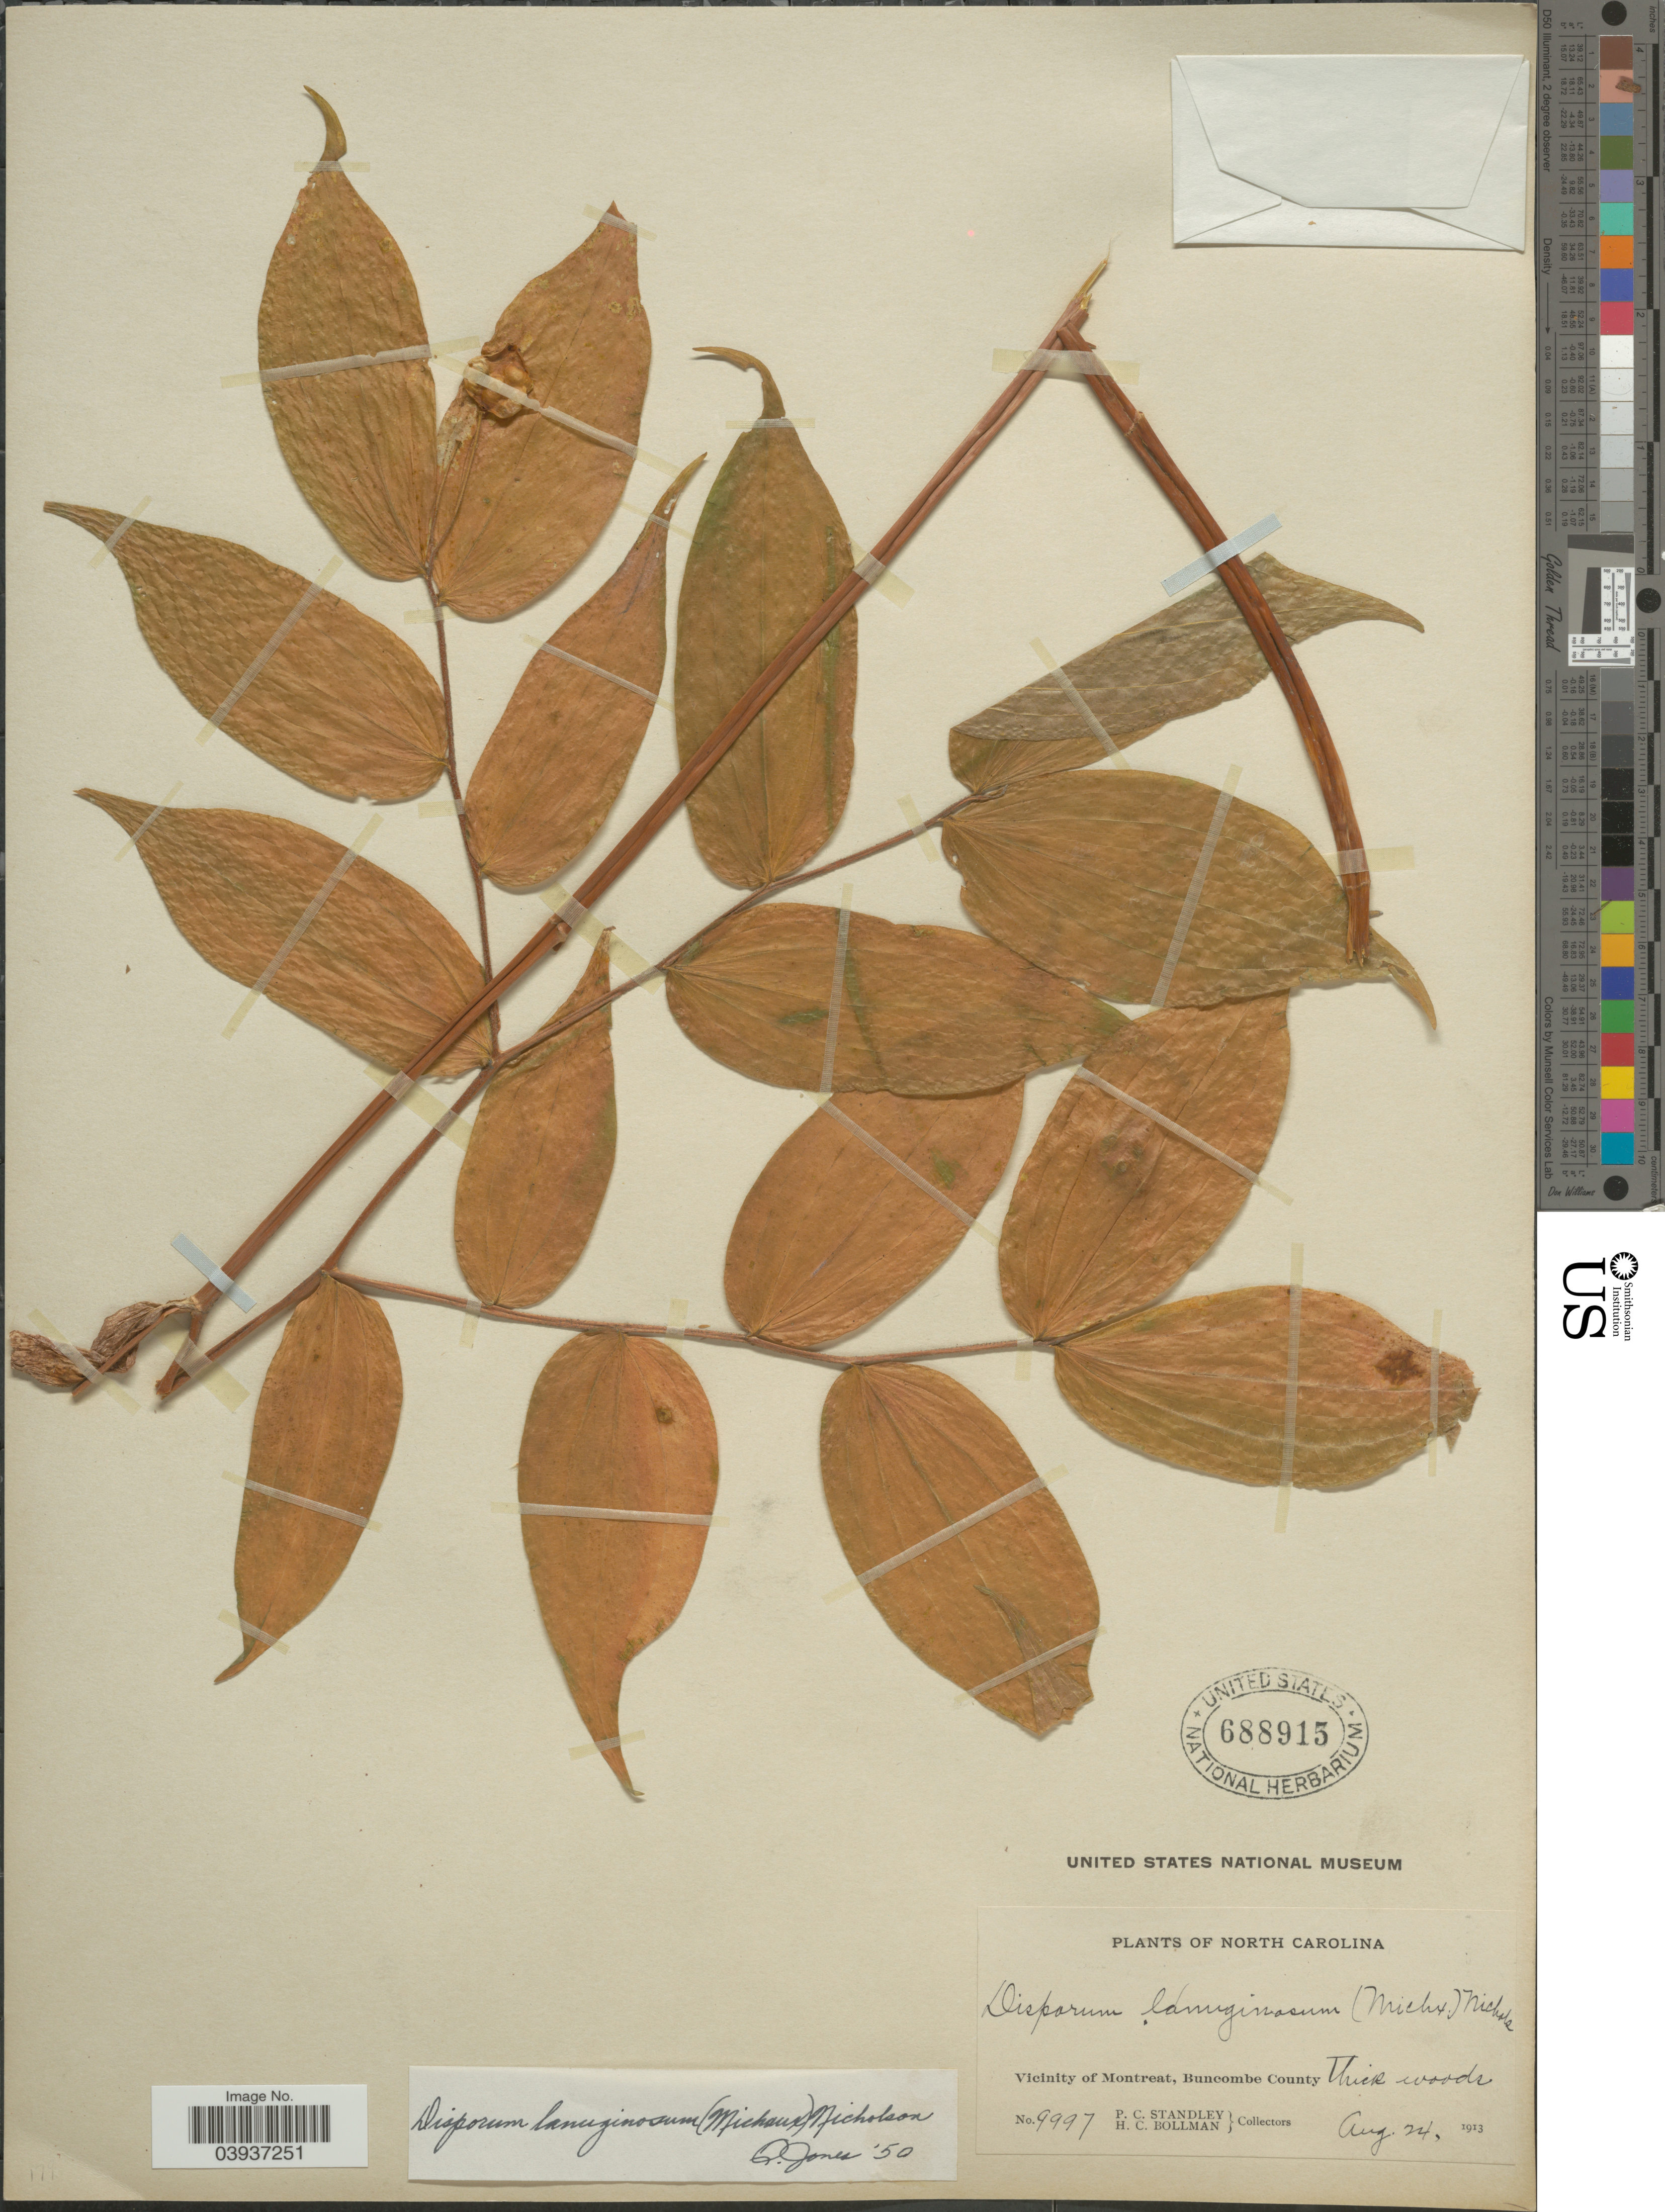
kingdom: Plantae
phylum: Tracheophyta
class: Liliopsida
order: Liliales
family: Colchicaceae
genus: Disporum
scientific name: Disporum lanuginosum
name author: (Michx.) G. Nicholson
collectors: P. C. Standley & H. C. Bollman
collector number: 9997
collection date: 1913-08-24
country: United States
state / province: North Carolina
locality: Vicinity of Montreat, Buncombe County.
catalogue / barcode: US 688915